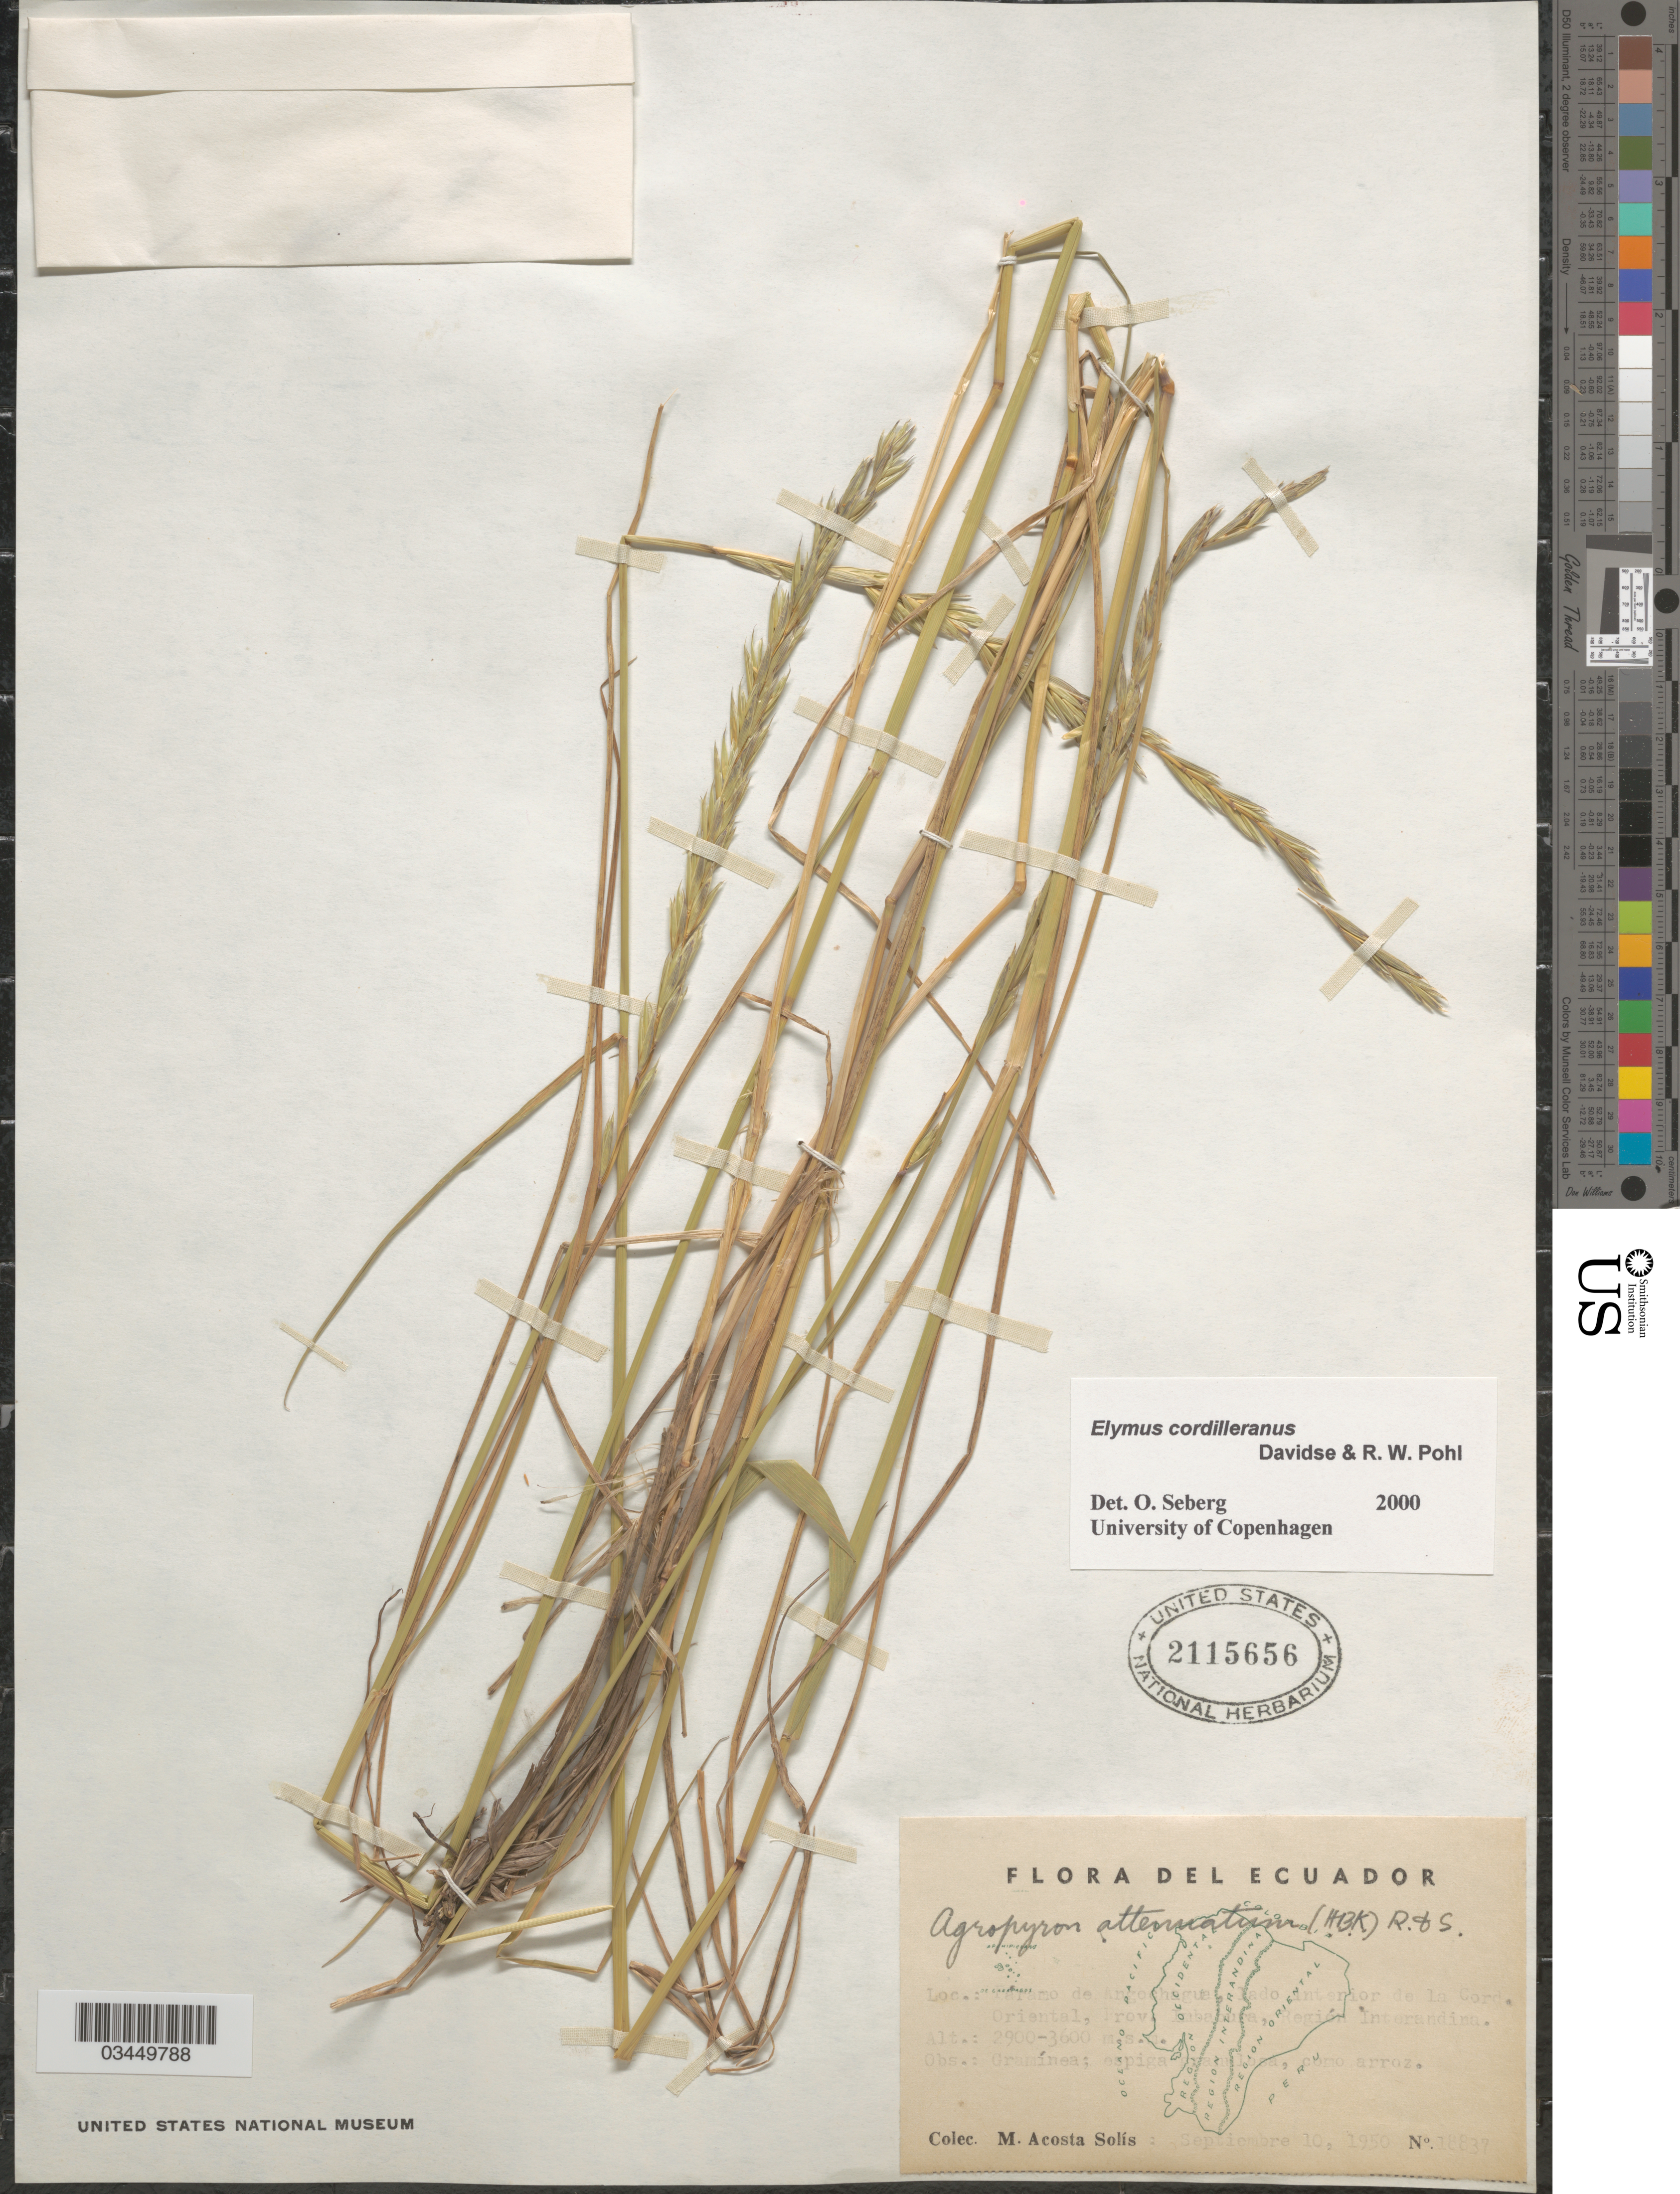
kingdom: Plantae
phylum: Tracheophyta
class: Liliopsida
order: Poales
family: Poaceae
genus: Elymus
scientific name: Elymus cordilleranus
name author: Davidse & R.W. Pohl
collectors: M. Acosta Solis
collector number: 18837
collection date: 1950-09-10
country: Ecuador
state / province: Imbabura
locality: Paramo de Angochagua, lado interior de La Cord. Oriental, Región Interandina.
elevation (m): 2900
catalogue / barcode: US 2115656